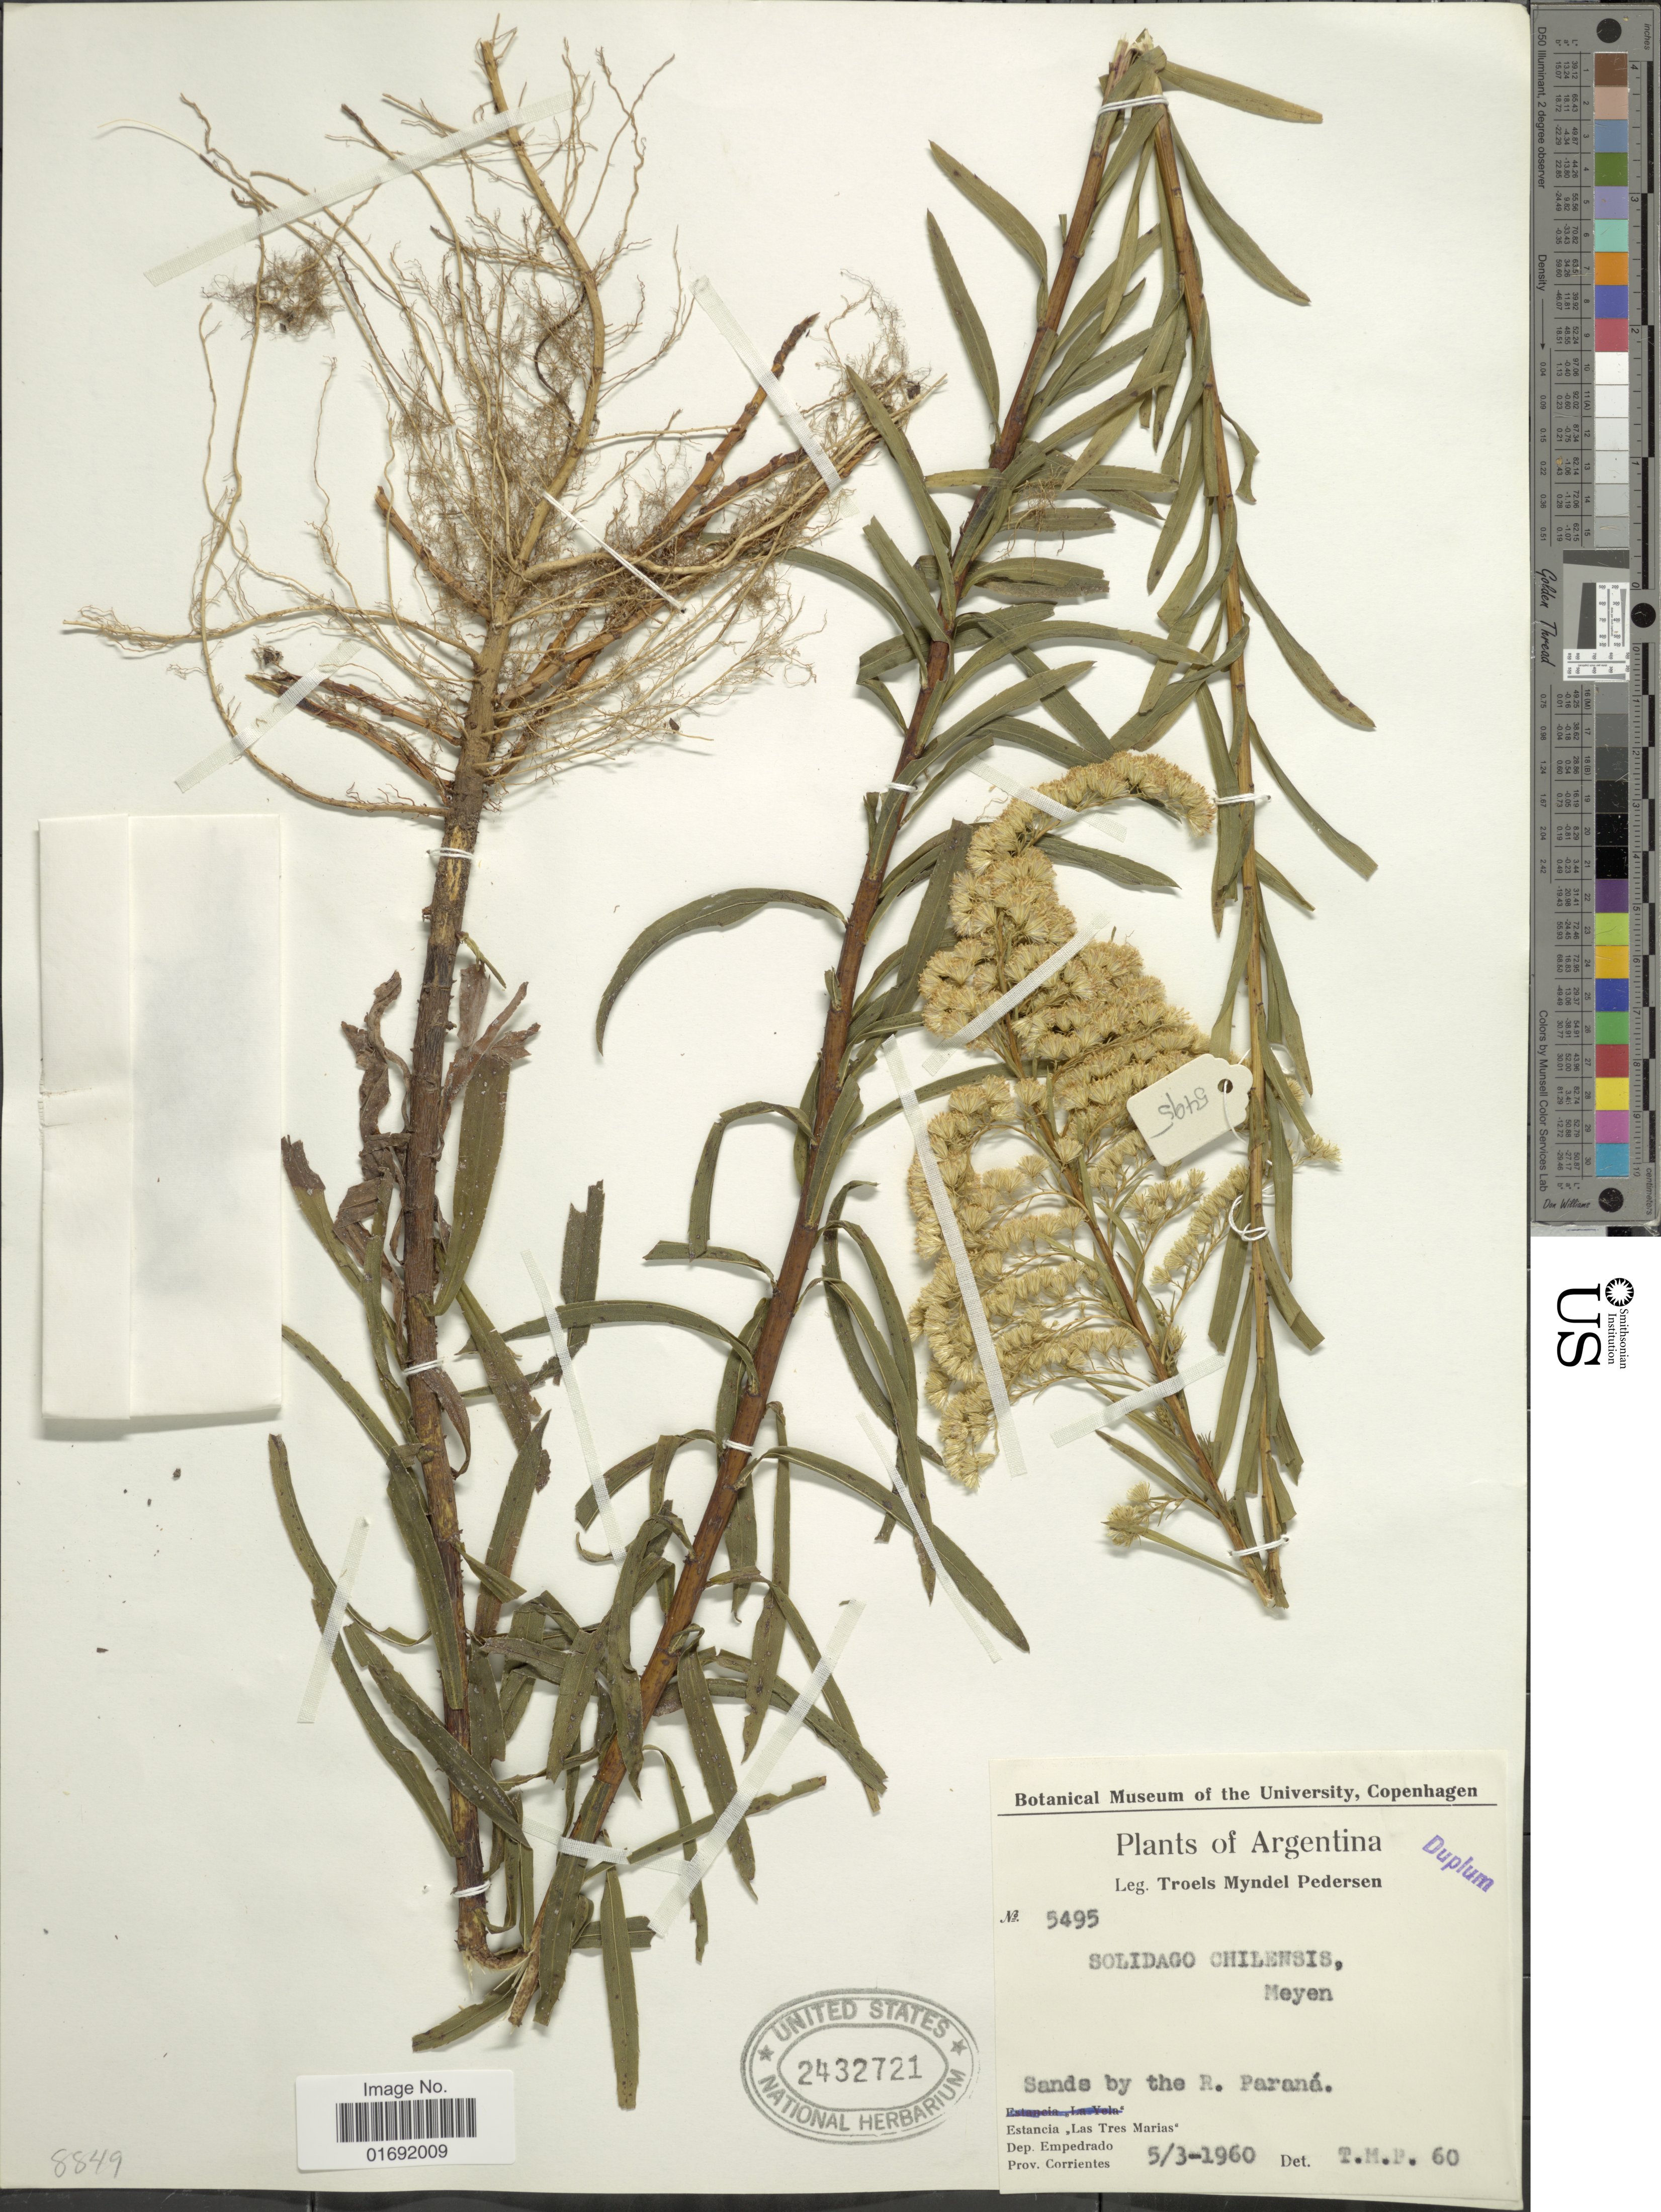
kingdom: Plantae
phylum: Tracheophyta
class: Magnoliopsida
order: Asterales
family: Asteraceae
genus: Solidago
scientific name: Solidago chilensis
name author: Meyen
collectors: T. Pederson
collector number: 5495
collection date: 1960-03-05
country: Argentina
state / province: Corrientes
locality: Estancia Las Tres Marias, Dep. Empedrado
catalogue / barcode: US 2432721